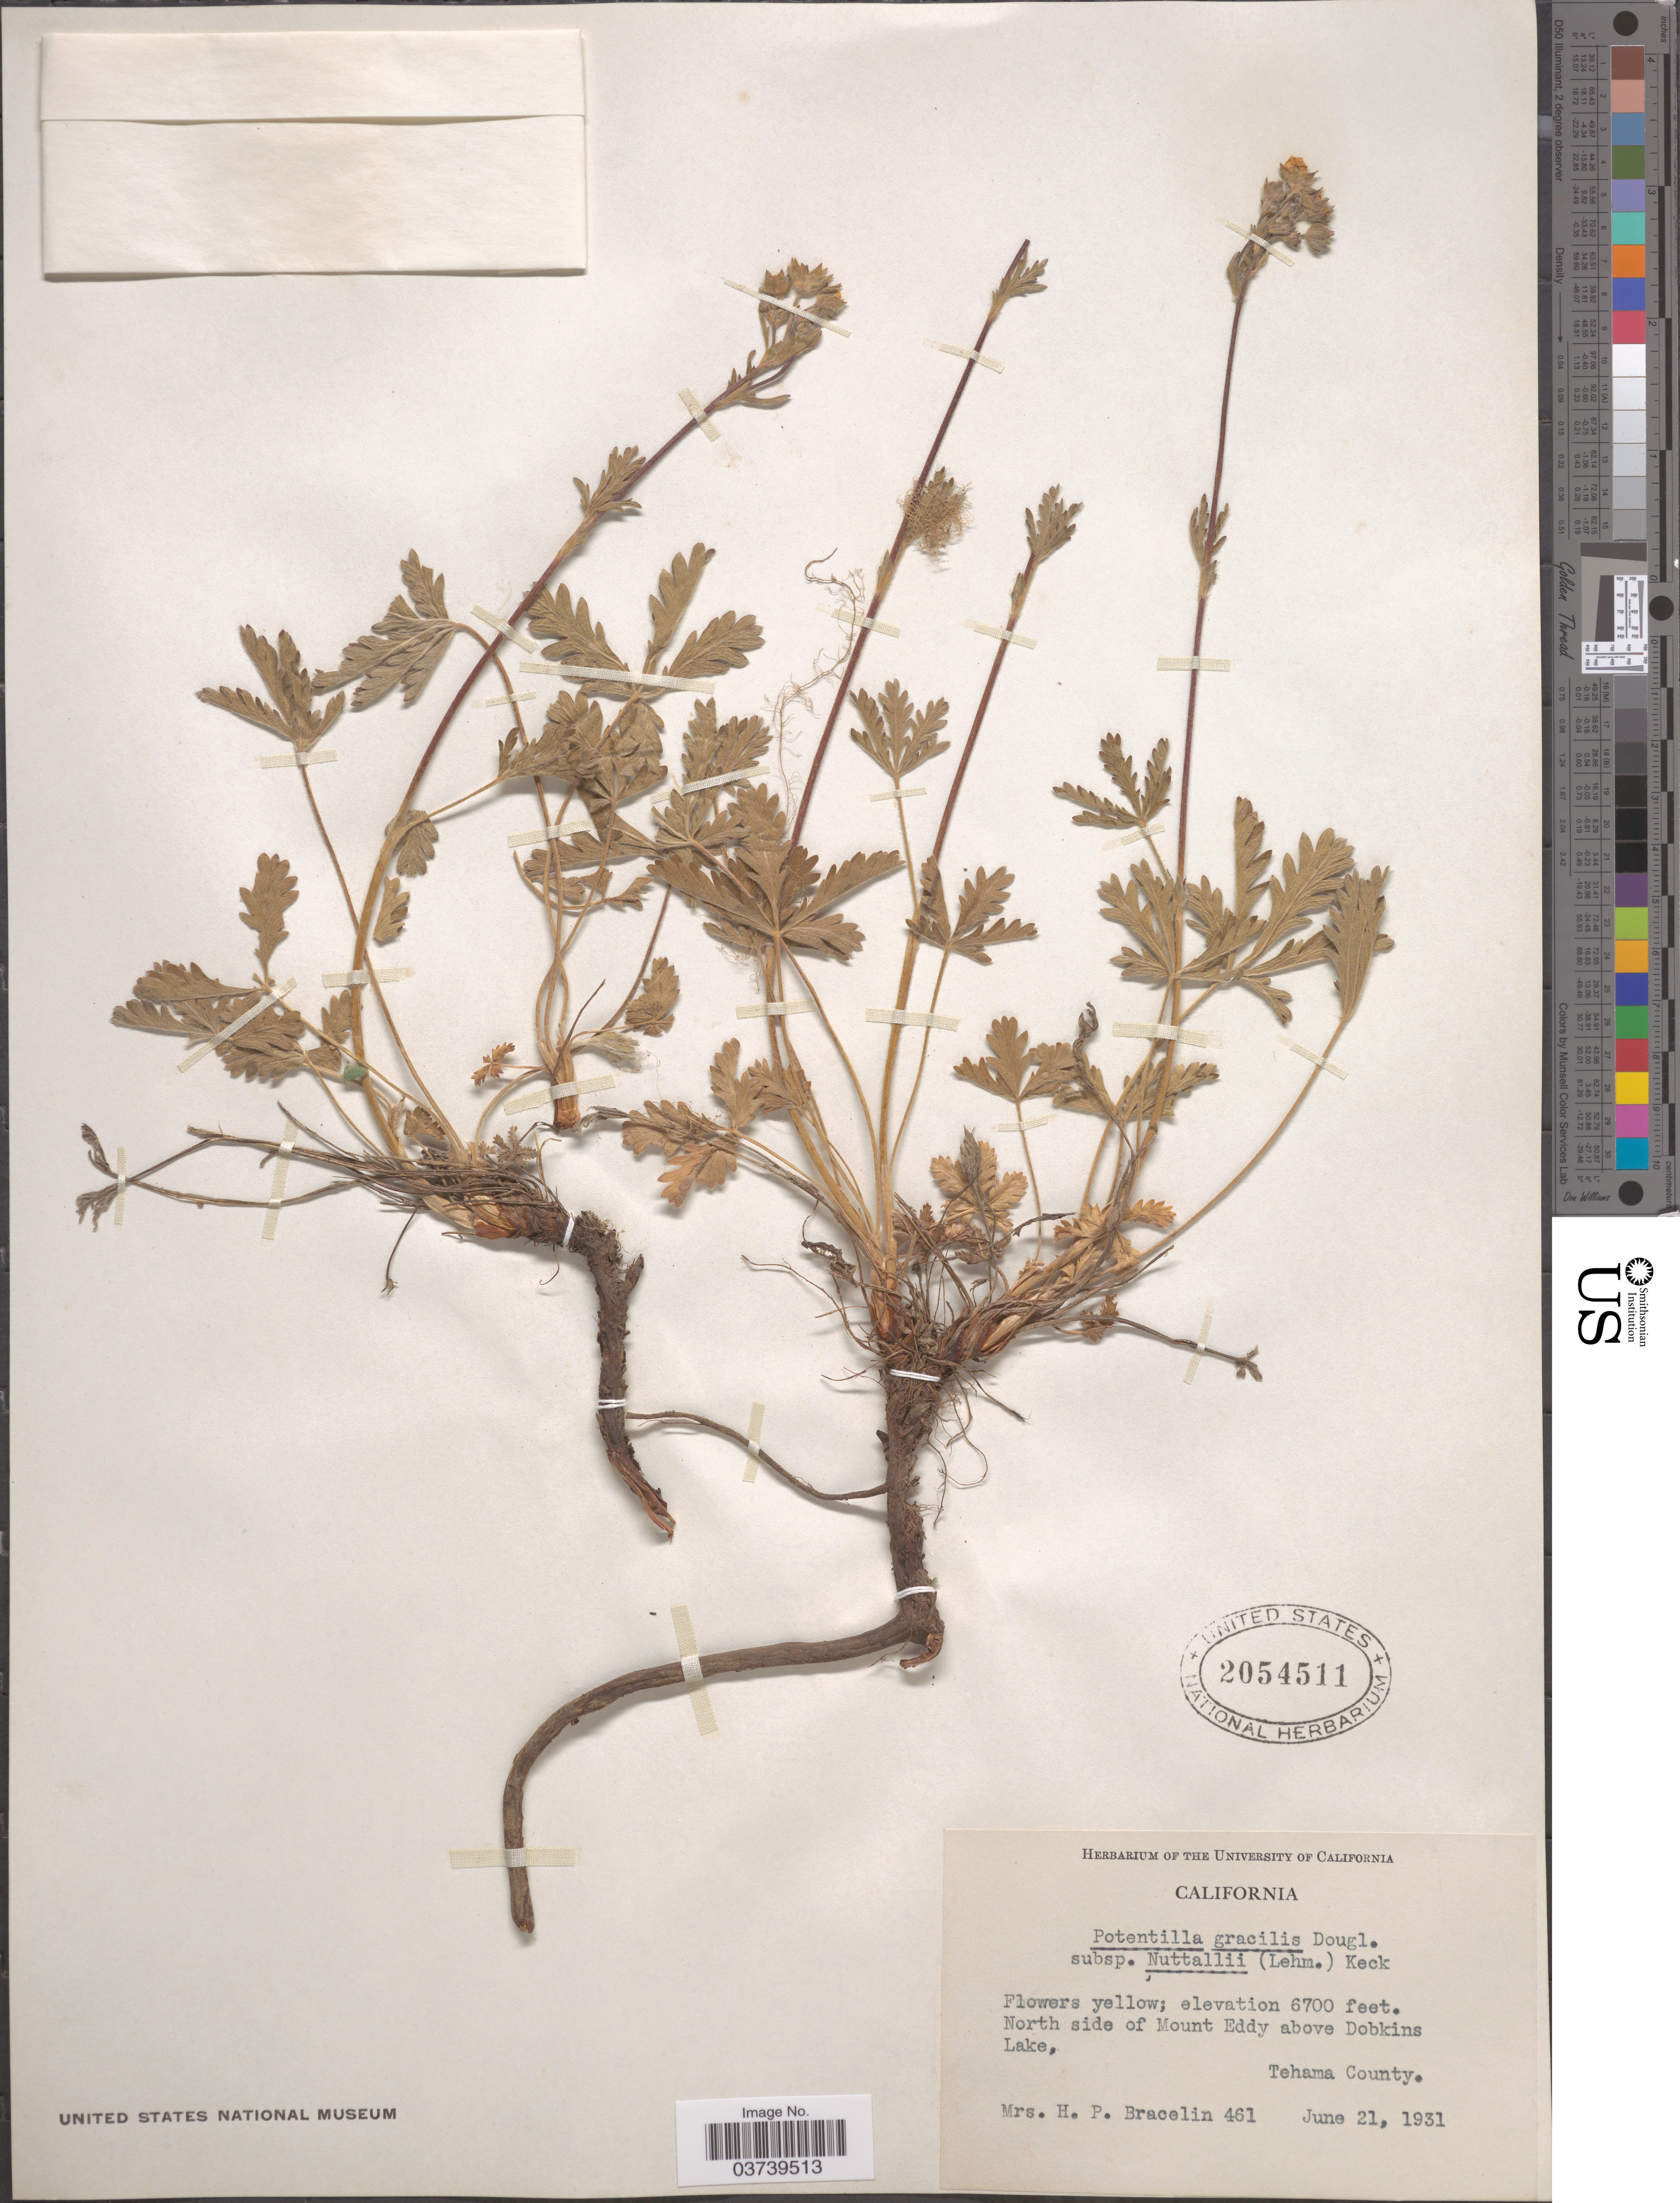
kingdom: Plantae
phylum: Tracheophyta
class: Magnoliopsida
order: Rosales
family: Rosaceae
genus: Potentilla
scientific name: Potentilla gracilis var. fastigiata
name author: (Nutt.) S. Watson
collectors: H. Bracelin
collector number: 461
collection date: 1931-06-21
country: United States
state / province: California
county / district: Tehama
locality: North side of Mount Eddy above Dobkins Lake, Tehama County.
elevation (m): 2042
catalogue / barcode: US 2054511